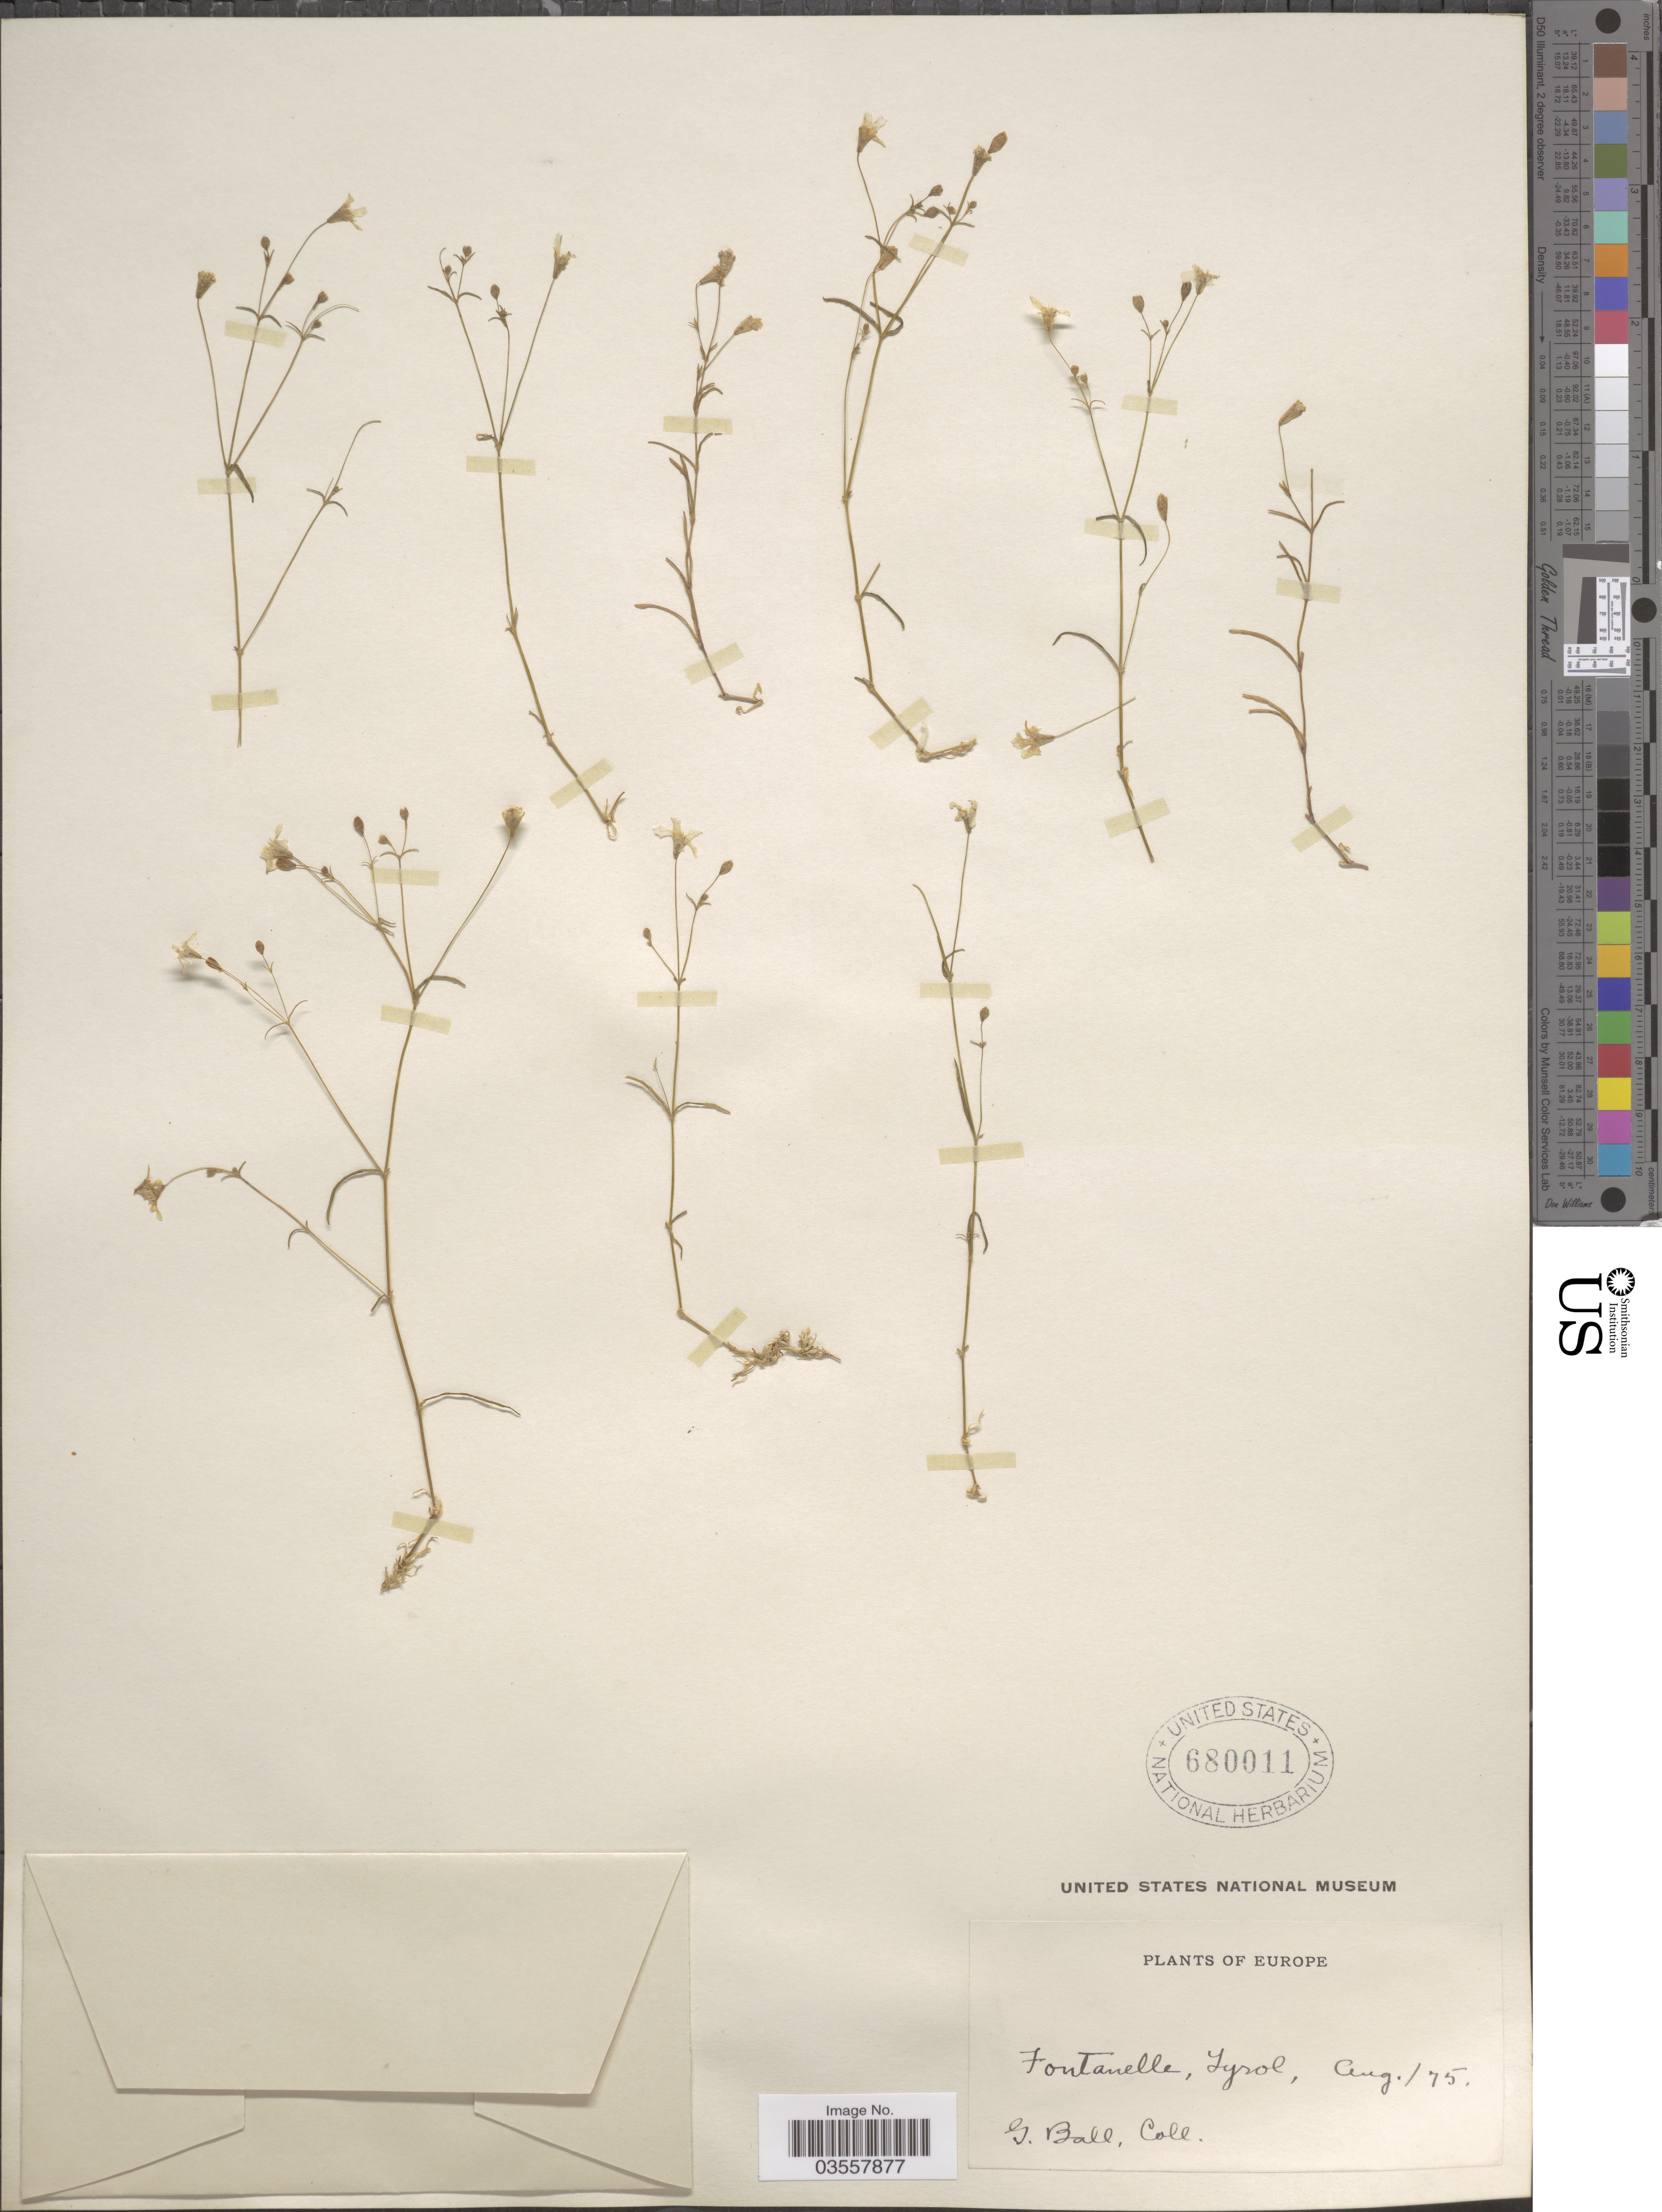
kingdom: Plantae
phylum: Tracheophyta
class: Magnoliopsida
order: Caryophyllales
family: Caryophyllaceae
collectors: J. Ball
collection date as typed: Transcribed d/m/y: /8/75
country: Italy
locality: Europe. Fontanelle, Tyrol.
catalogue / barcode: US 680011